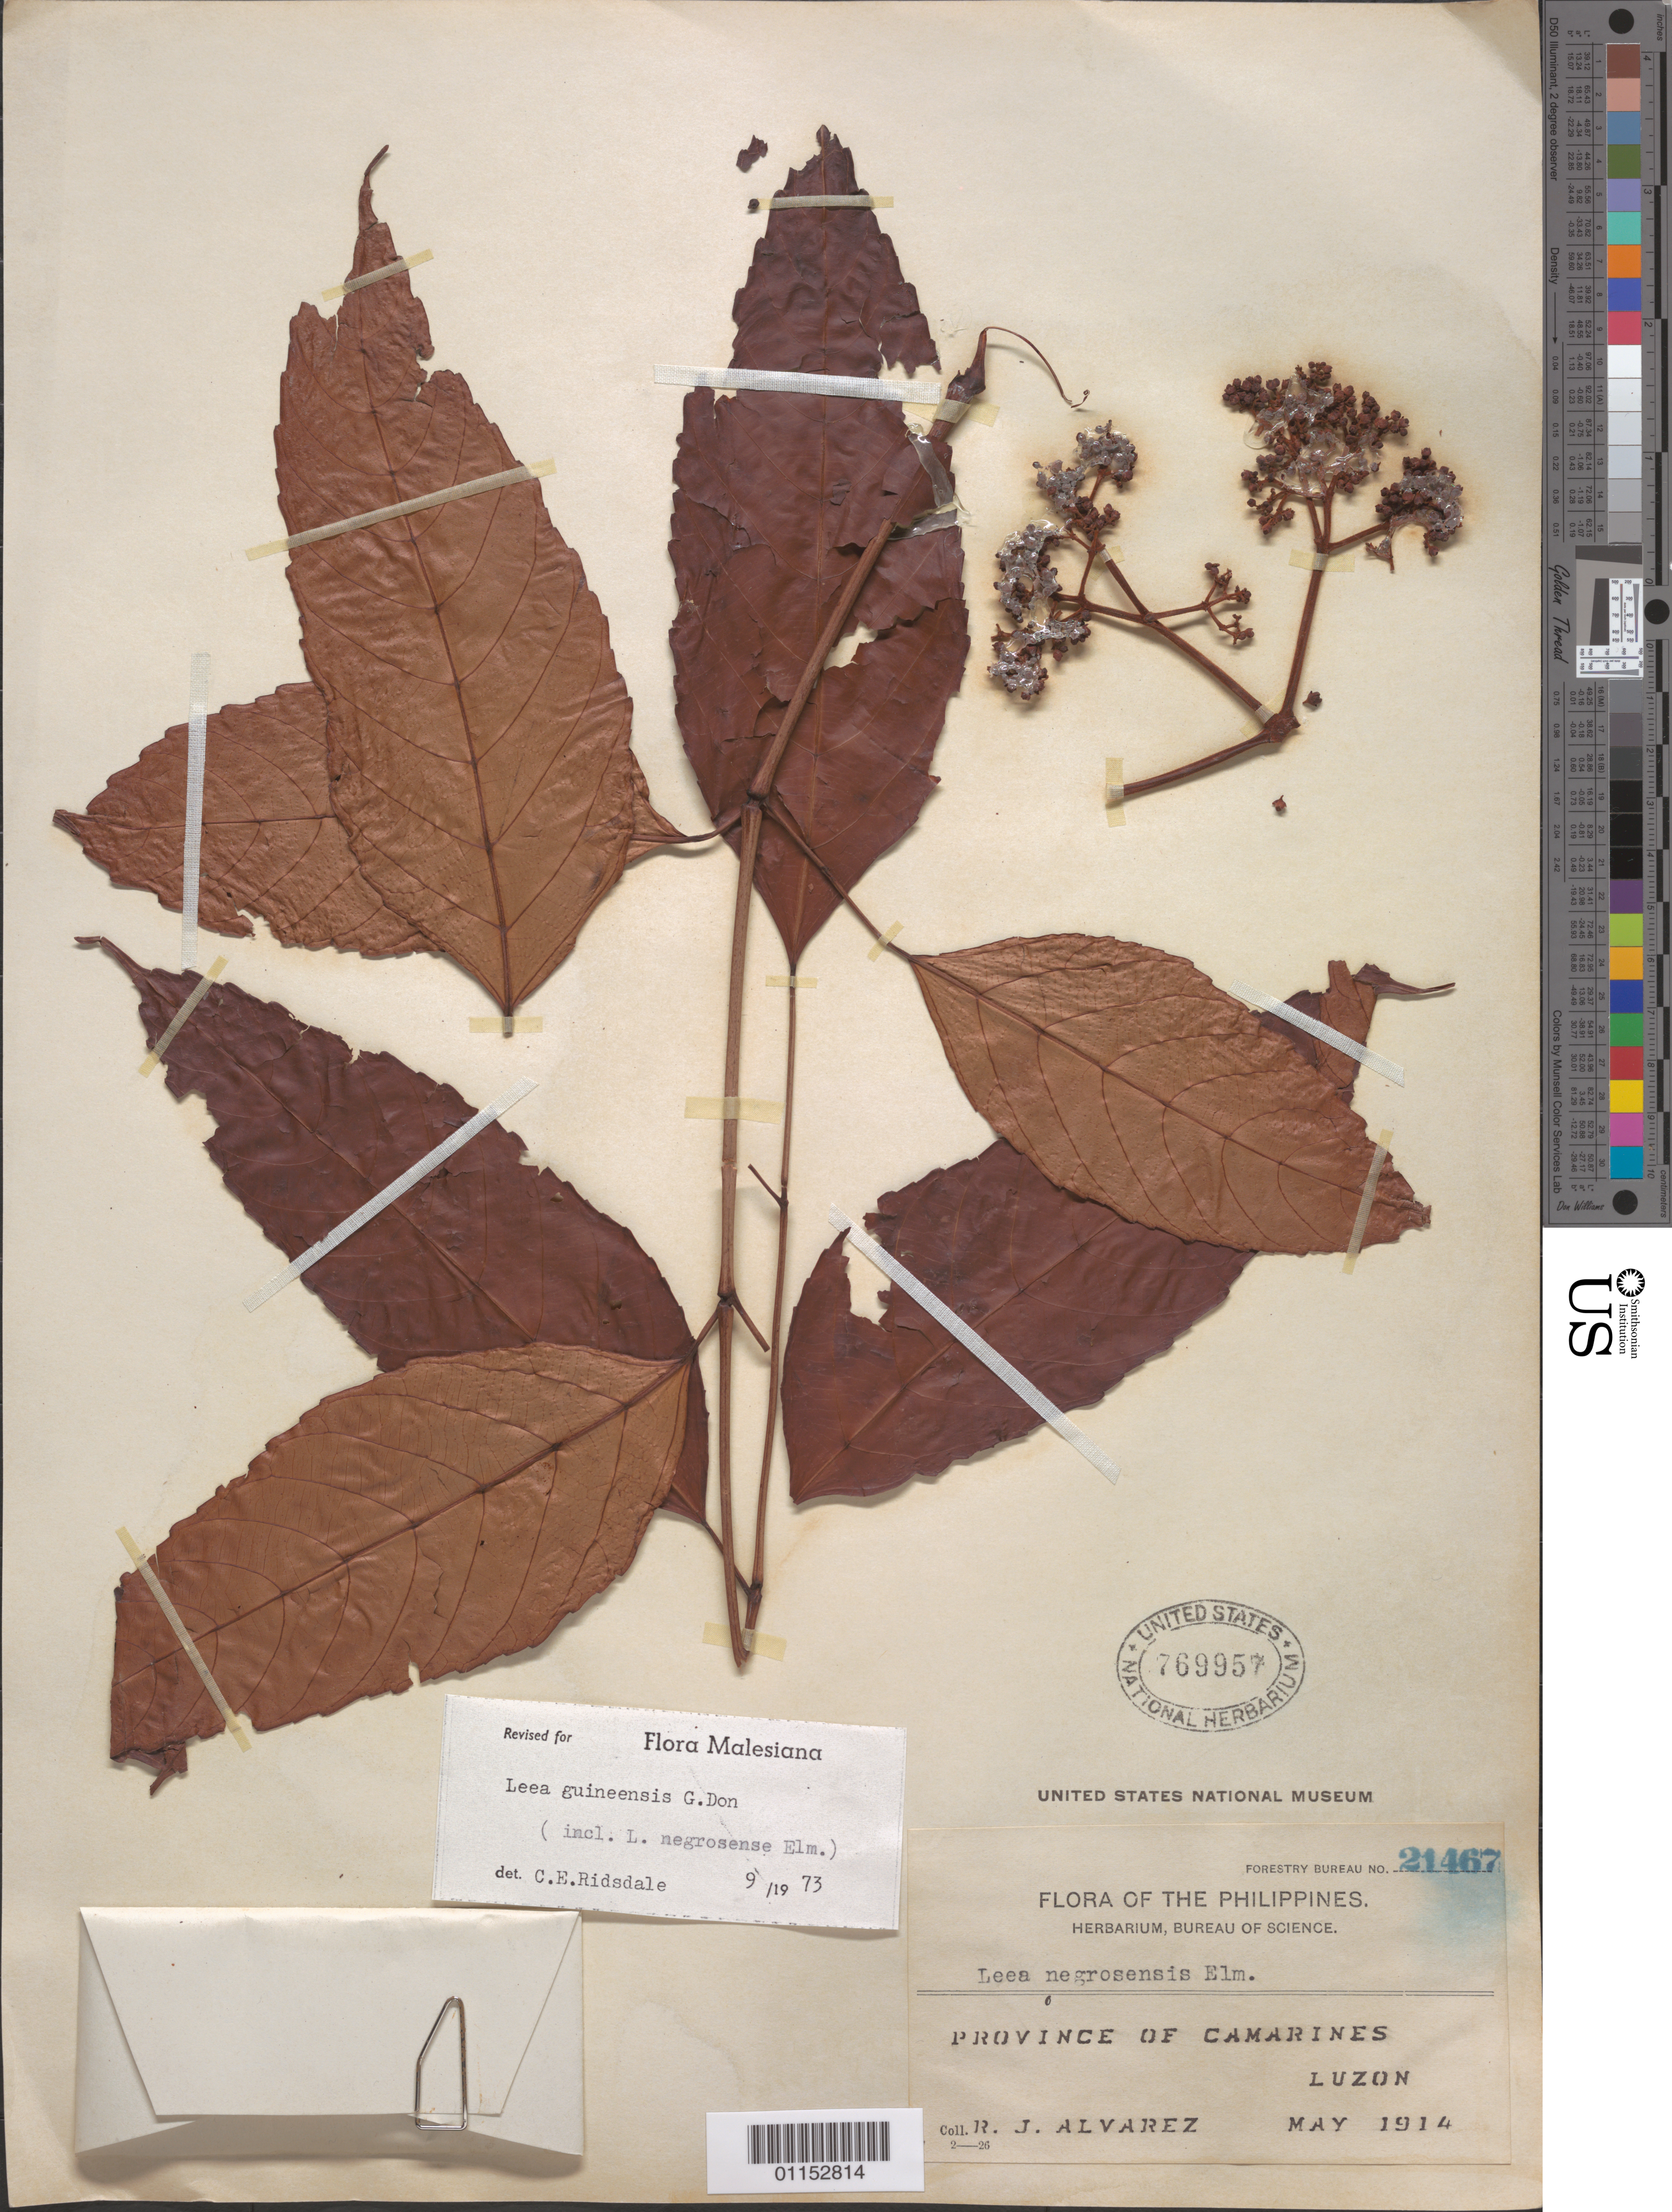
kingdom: Plantae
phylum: Tracheophyta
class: Magnoliopsida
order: Vitales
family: Vitaceae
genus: Leea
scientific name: Leea guineensis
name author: G. Don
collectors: R. Alvarez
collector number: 21467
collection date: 1914-05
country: Philippines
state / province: Bicol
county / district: Camarines Norte / Camarines Sur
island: Luzon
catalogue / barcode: US 769957